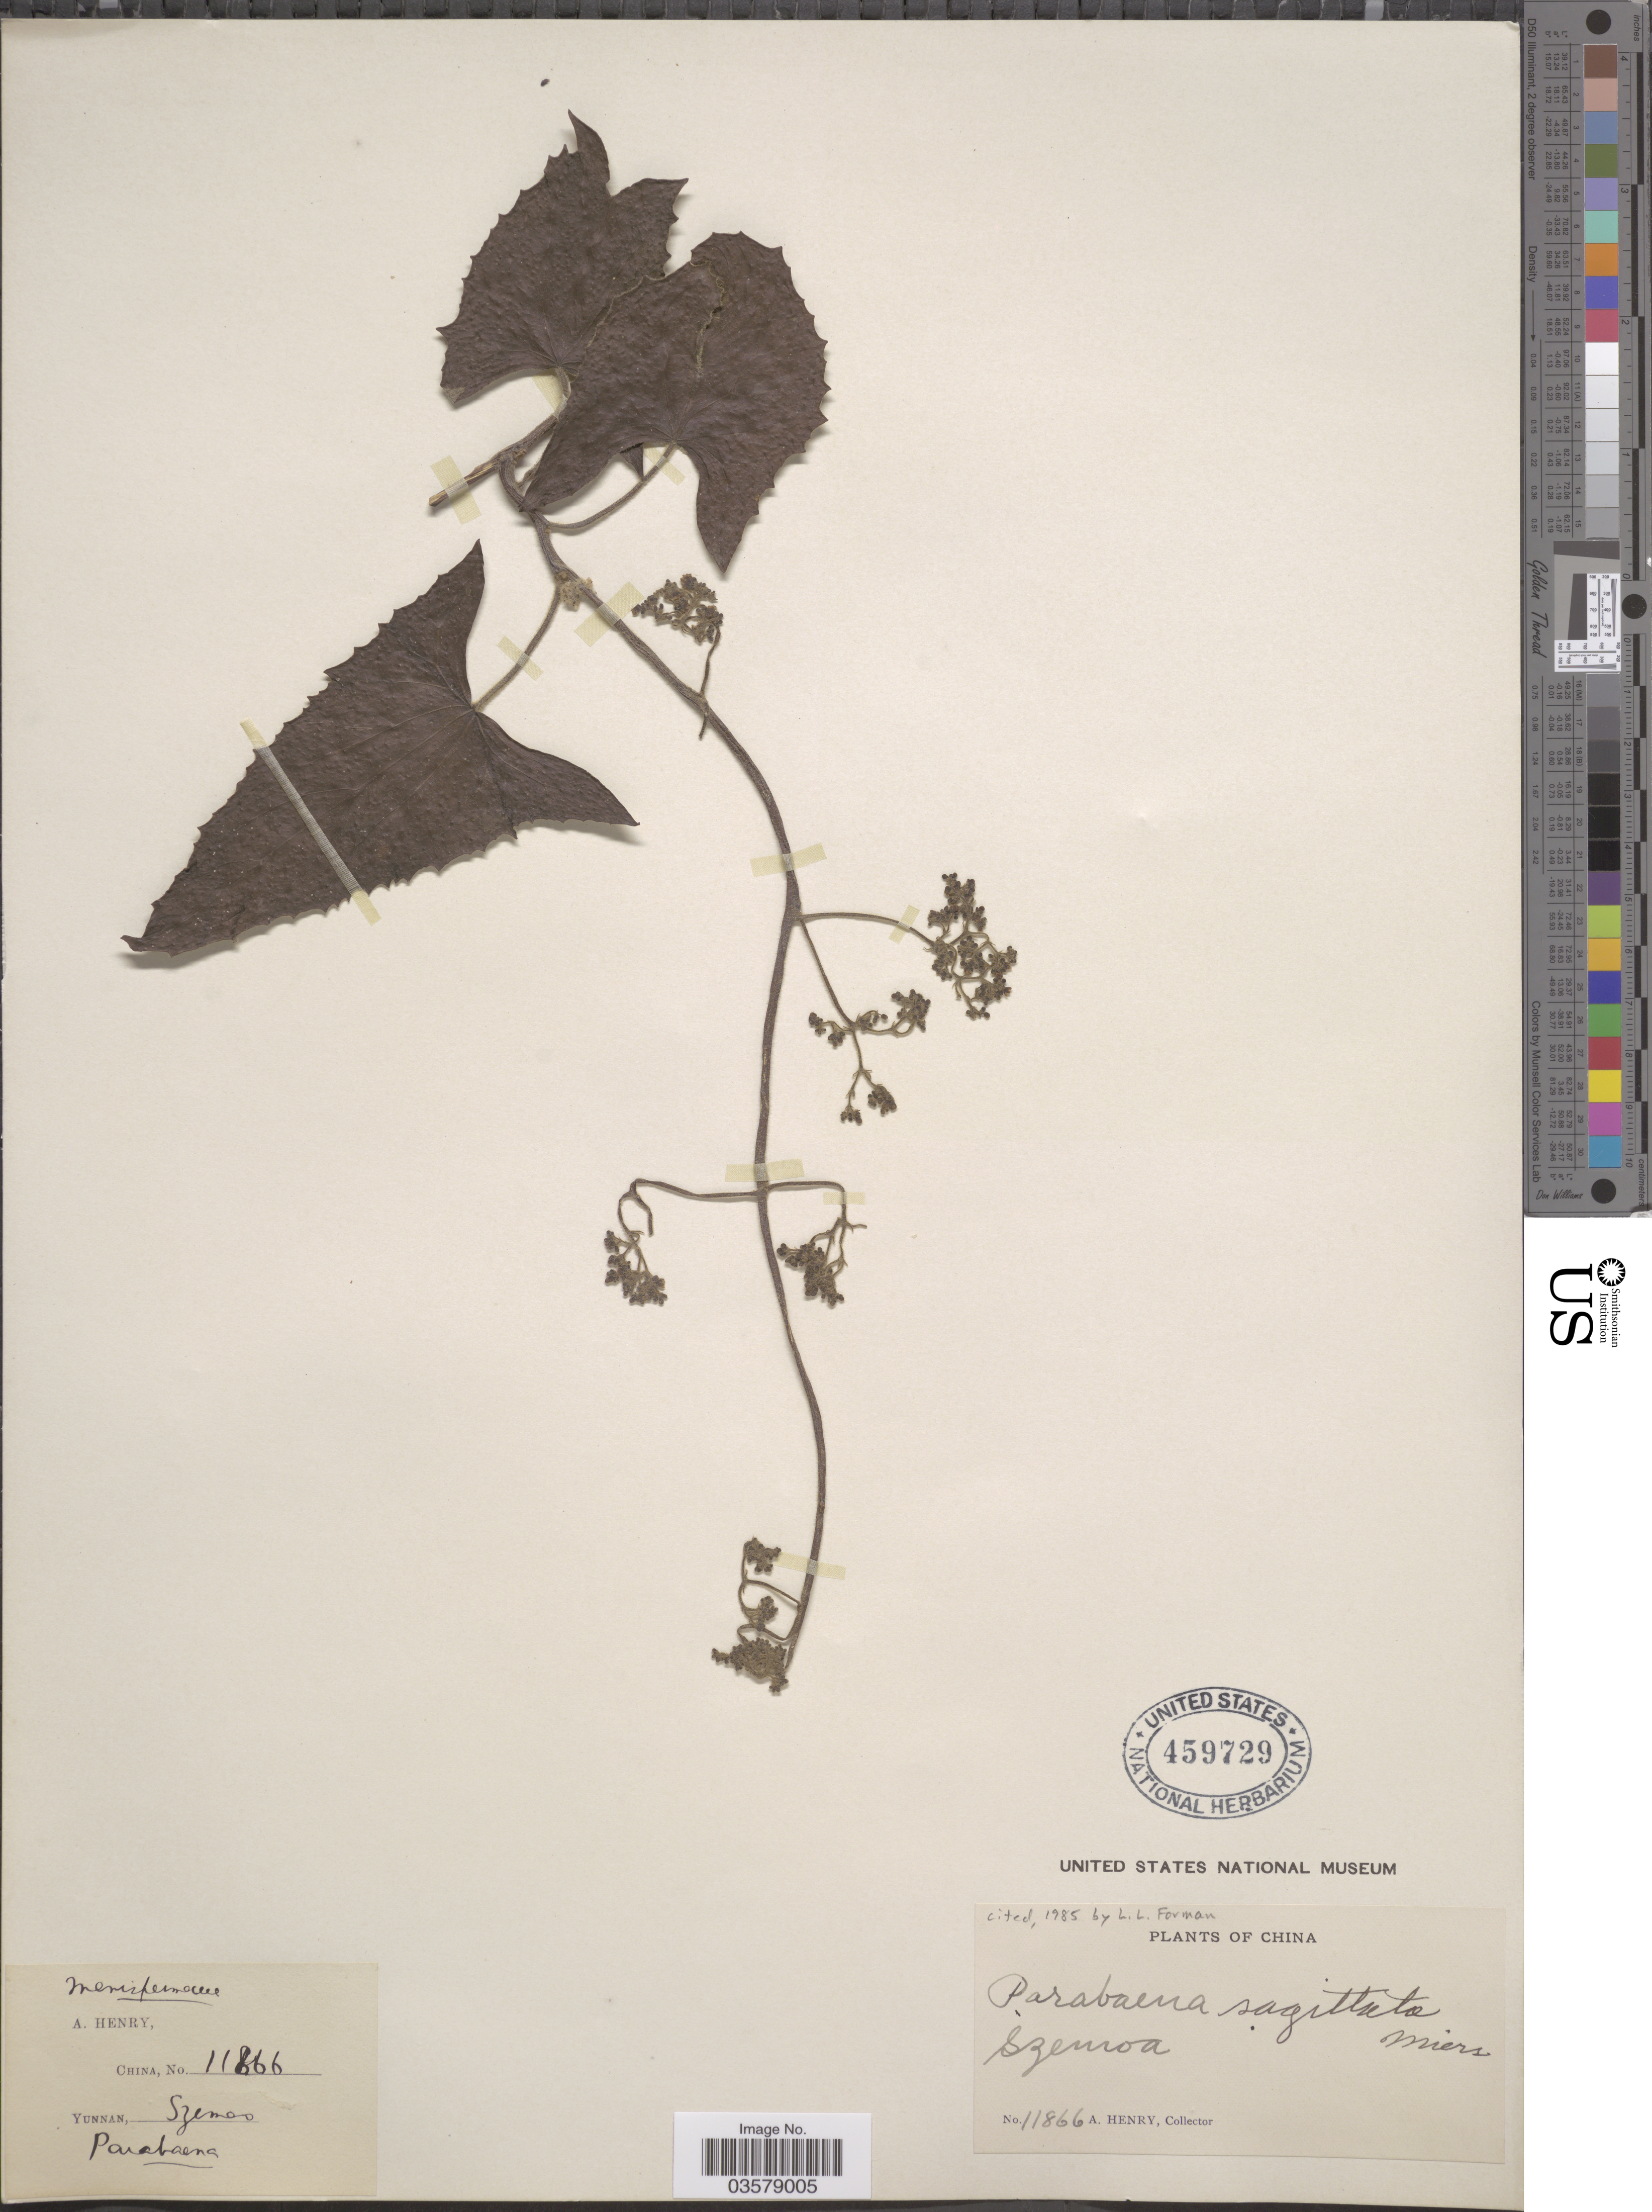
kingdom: Plantae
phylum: Tracheophyta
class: Magnoliopsida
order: Ranunculales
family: Menispermaceae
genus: Parabaena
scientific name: Parabaena sagittata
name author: Miers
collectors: A. Henry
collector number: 11866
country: China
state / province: Yunnan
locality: Szemoa.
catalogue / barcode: US 459729